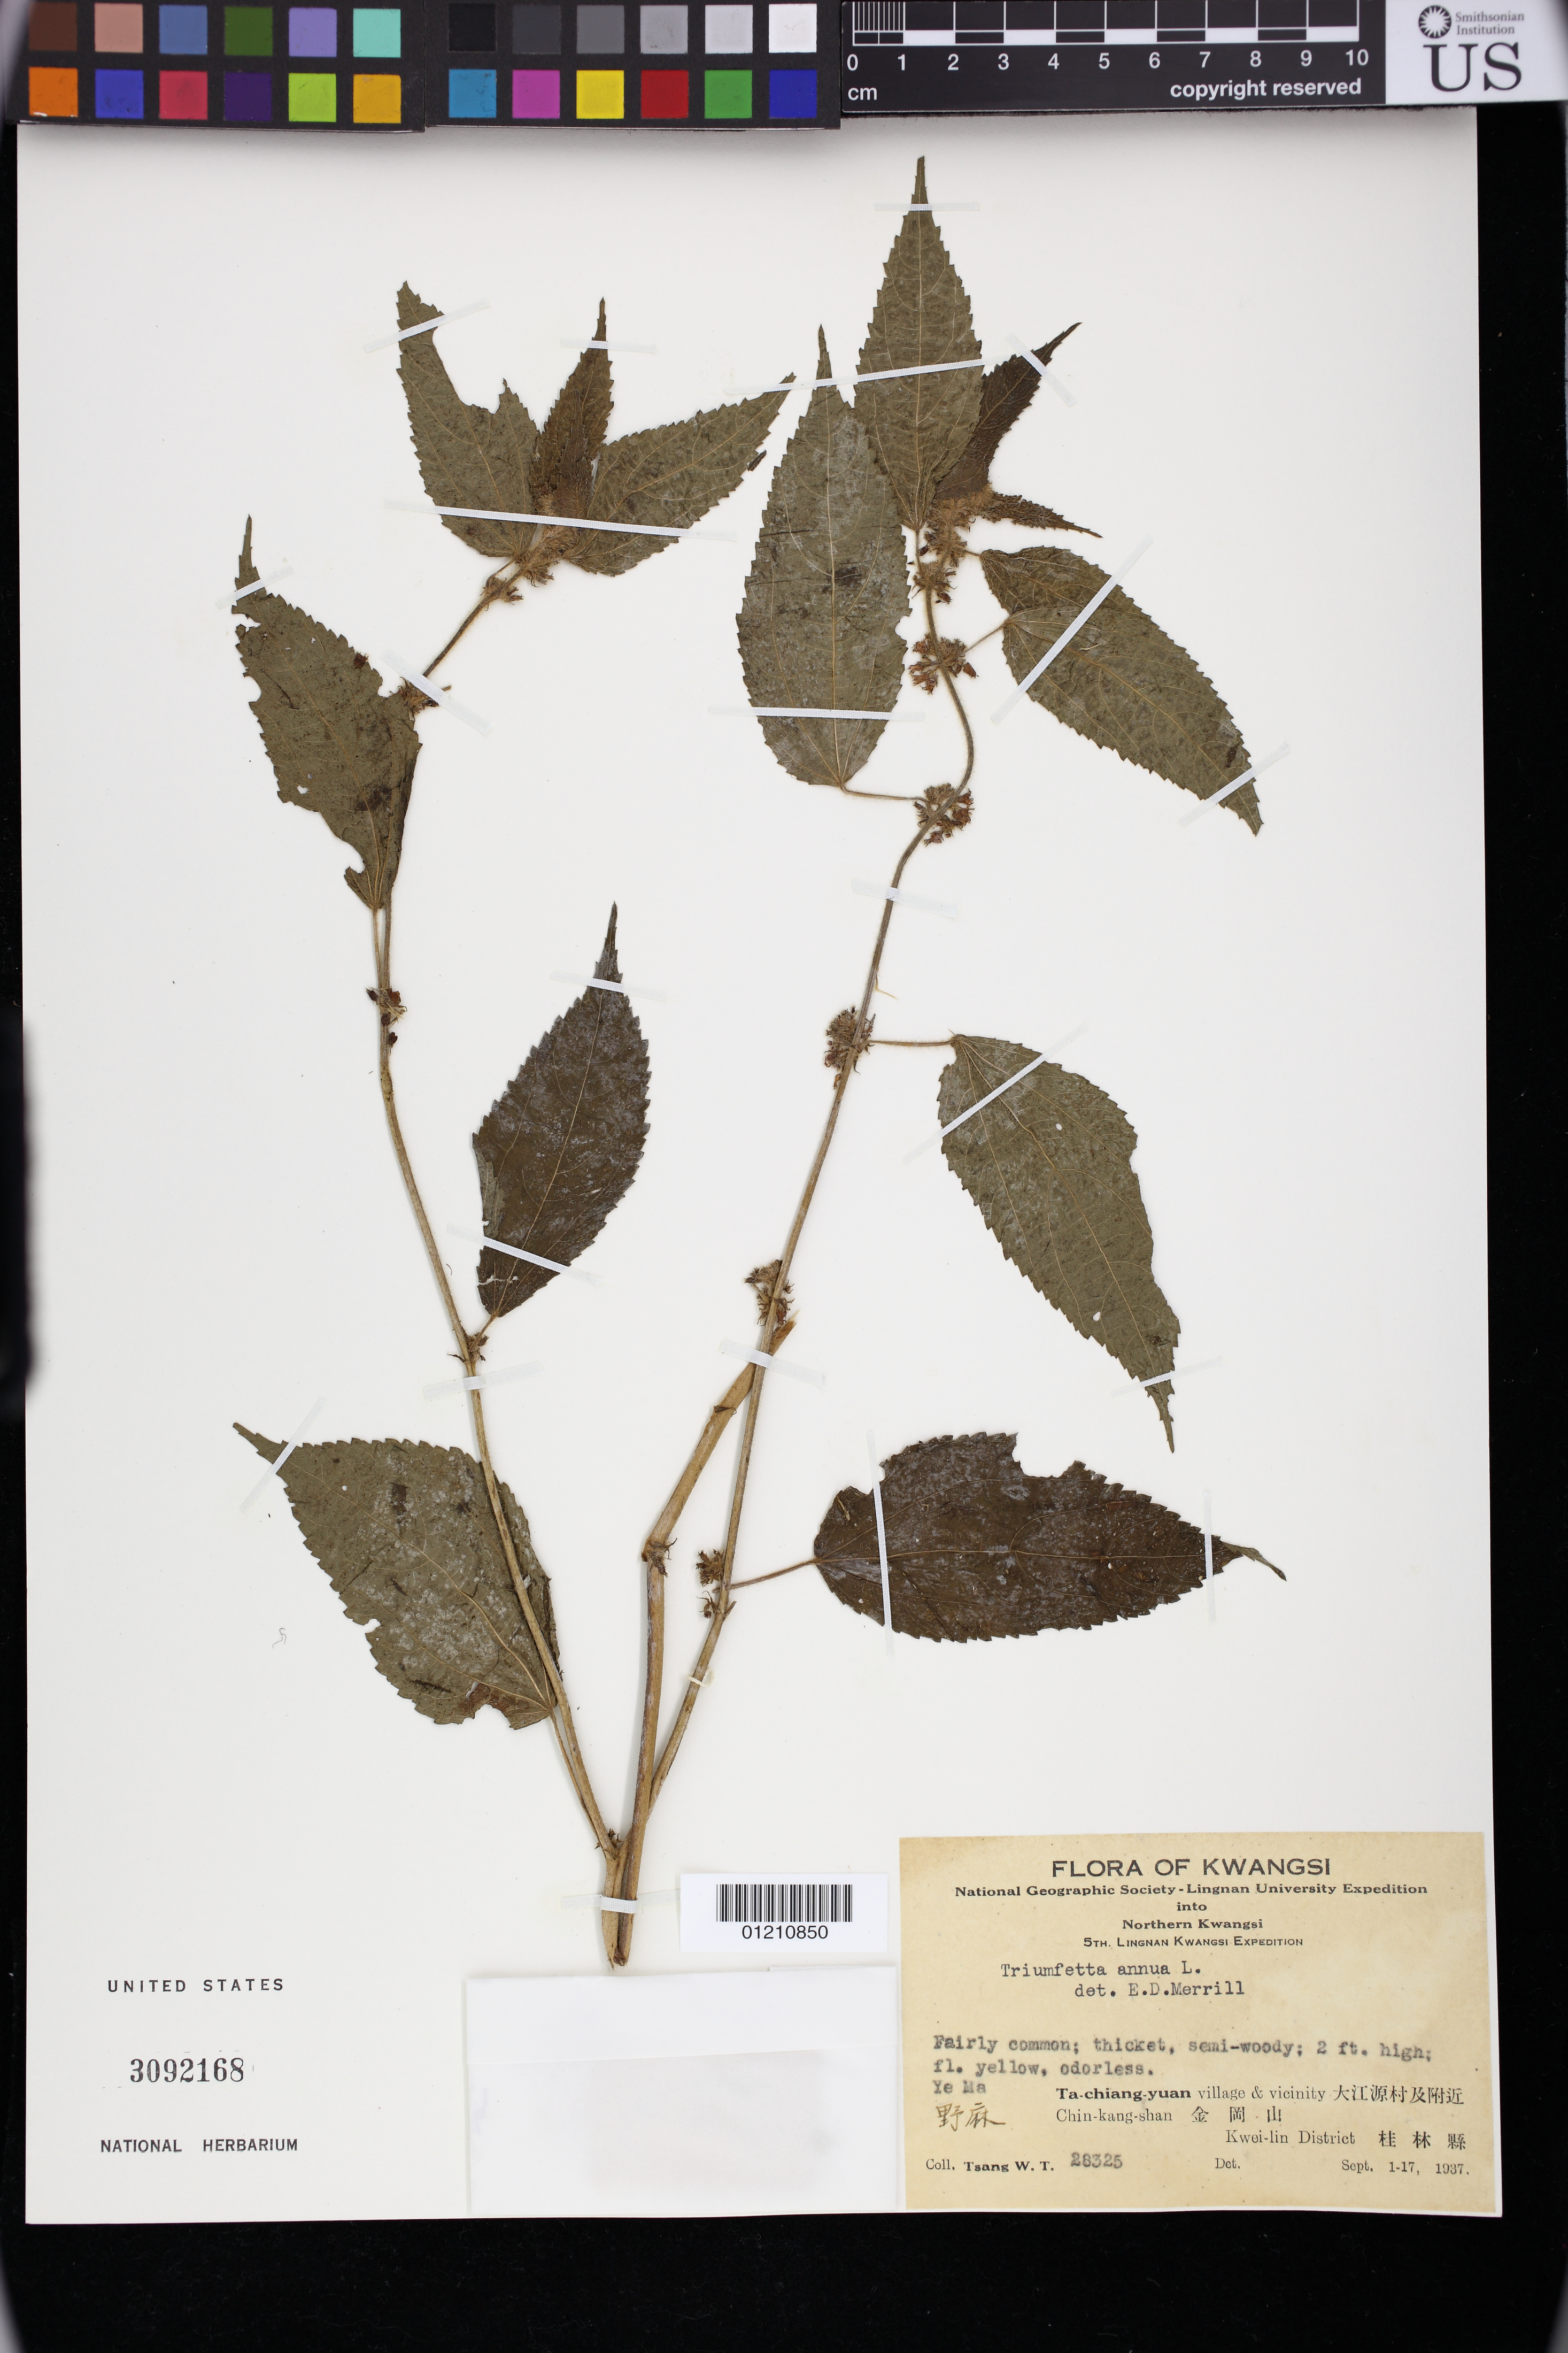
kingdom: Plantae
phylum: Tracheophyta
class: Magnoliopsida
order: Malvales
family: Malvaceae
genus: Triumfetta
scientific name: Triumfetta annua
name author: L.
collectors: W. T. Tsang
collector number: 28325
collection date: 1937-09-01/1937-09-17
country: China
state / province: Guangxi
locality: Ta-chiang-yuan village & vicinity Chin-kang-shan. Kwei-lin District.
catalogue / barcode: US 3092168